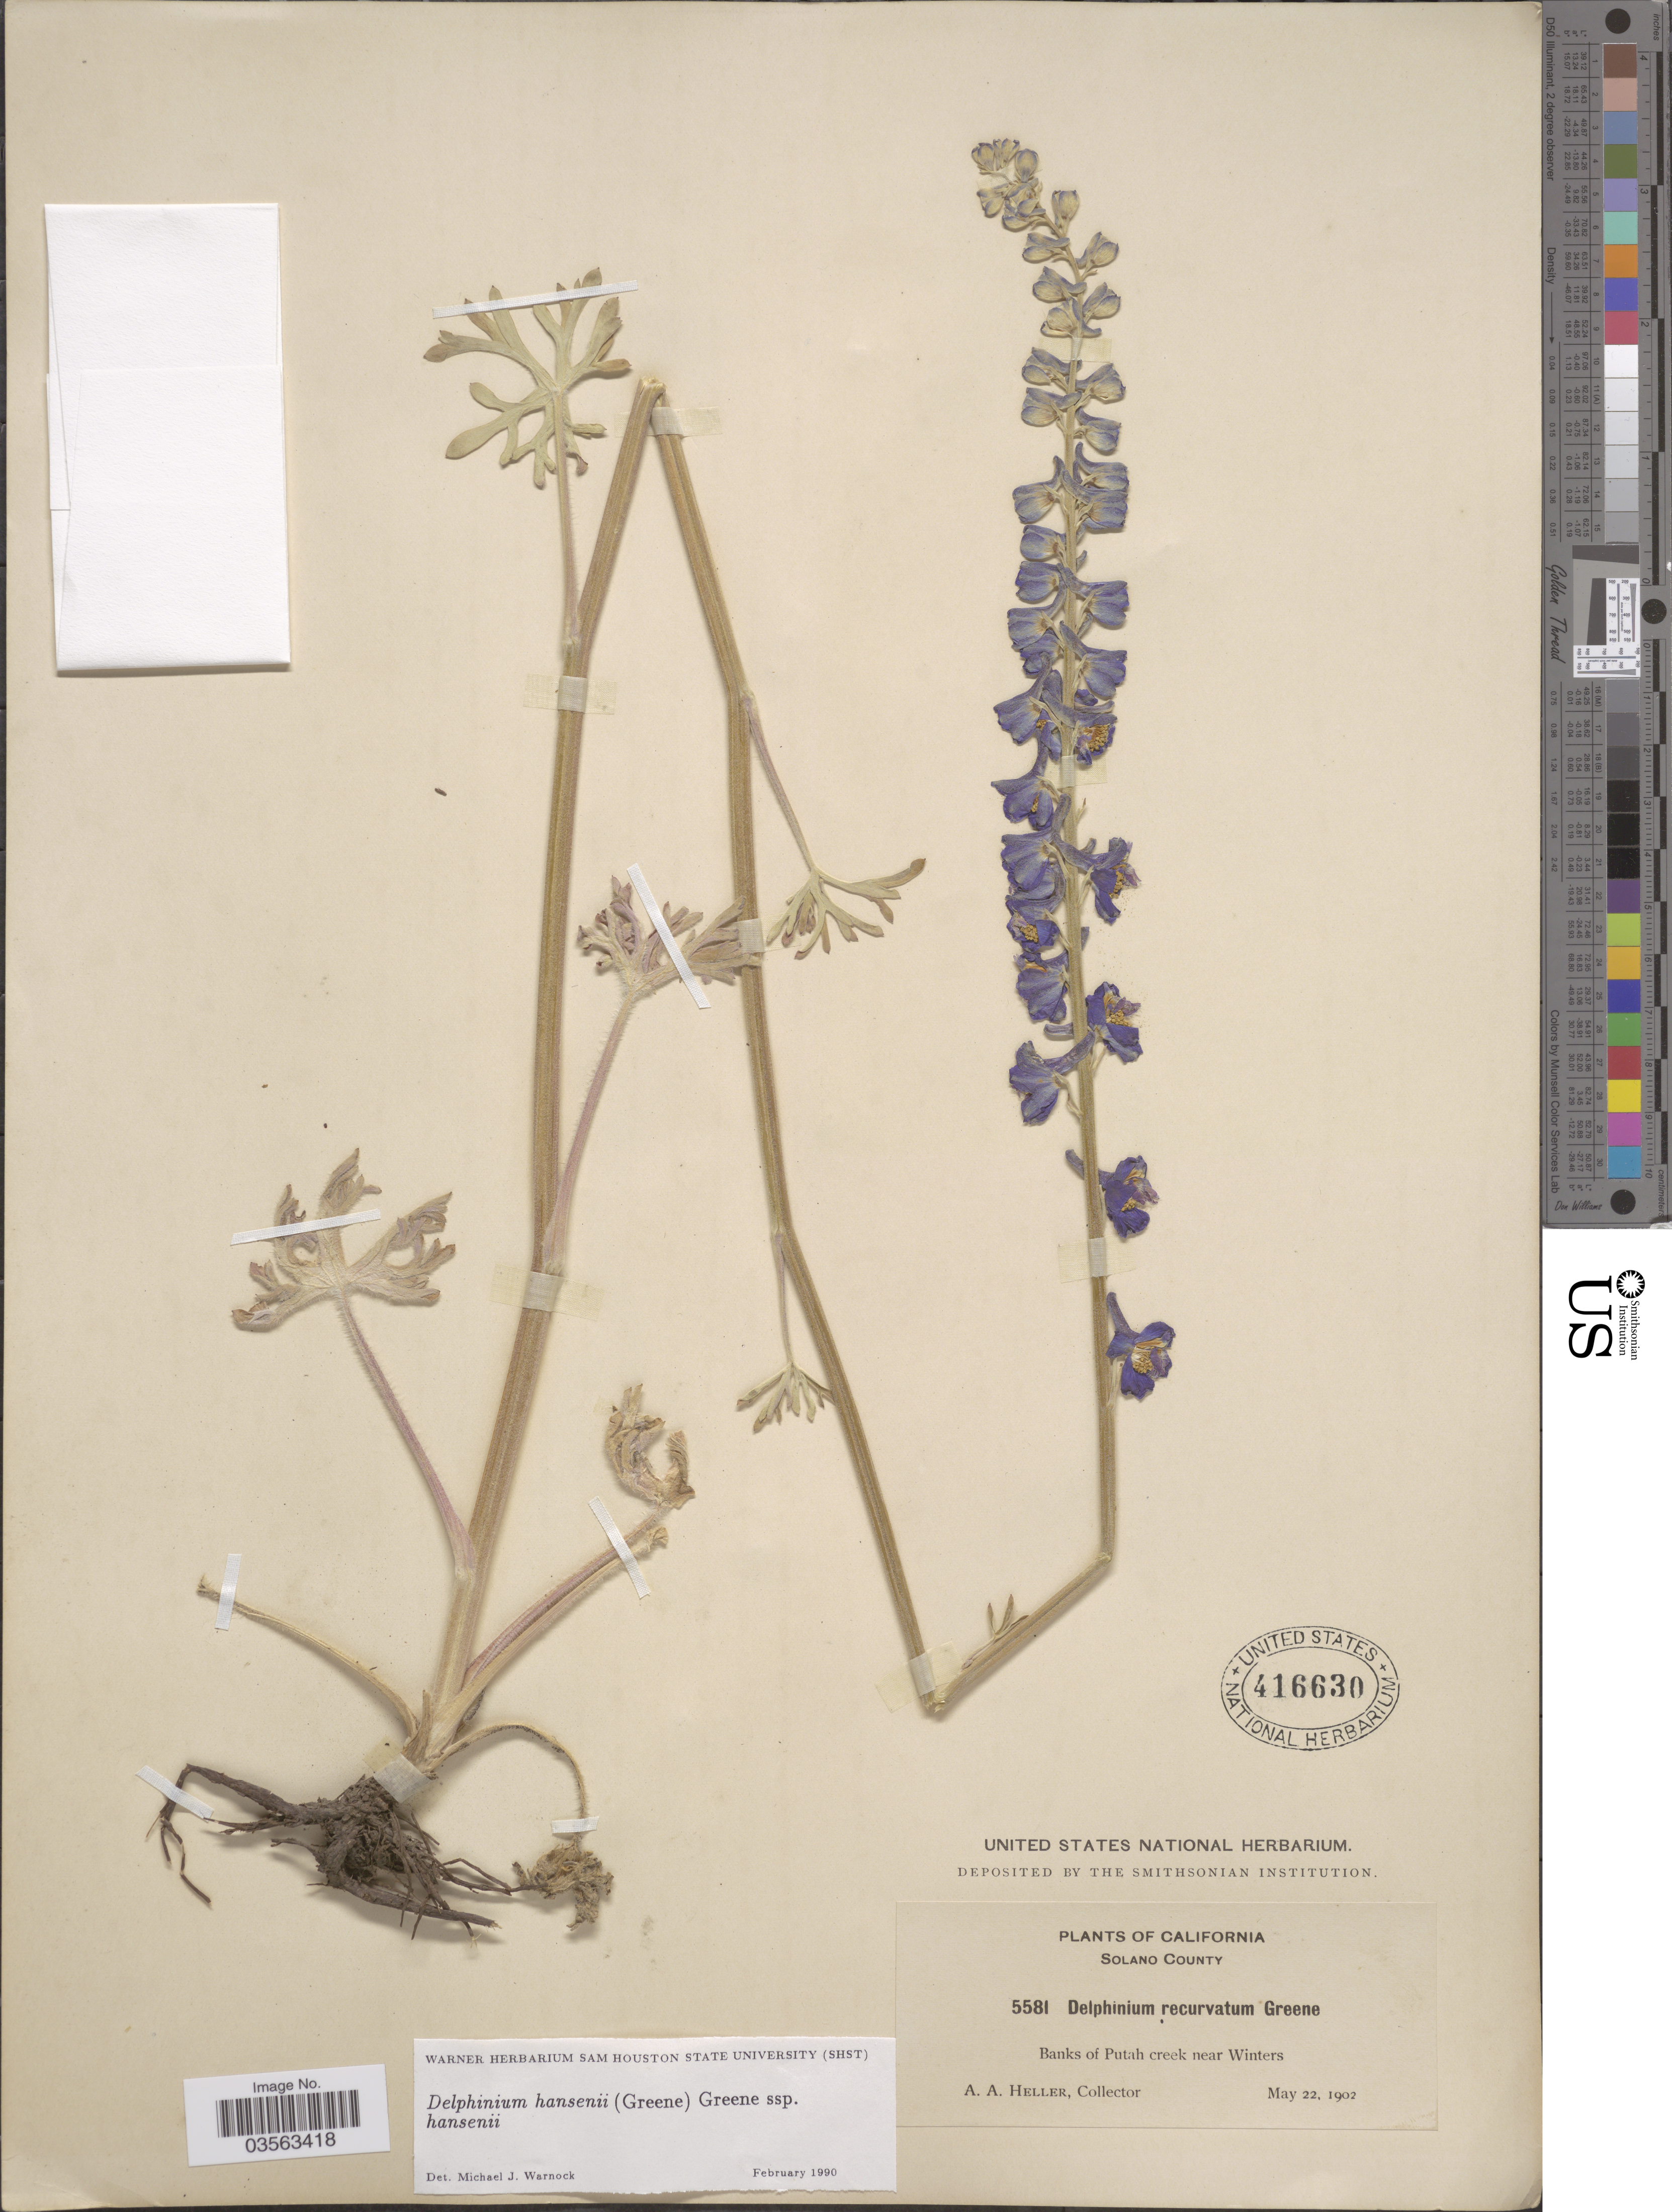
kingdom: Plantae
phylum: Tracheophyta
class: Magnoliopsida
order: Ranunculales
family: Ranunculaceae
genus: Delphinium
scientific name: Delphinium hansenii subsp. hansenii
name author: (Greene) Greene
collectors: A. A. Heller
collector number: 5581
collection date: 1902-05-22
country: United States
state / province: California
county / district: Solano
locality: Solano County. Banks of Putah creek near Winters.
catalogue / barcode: US 416630